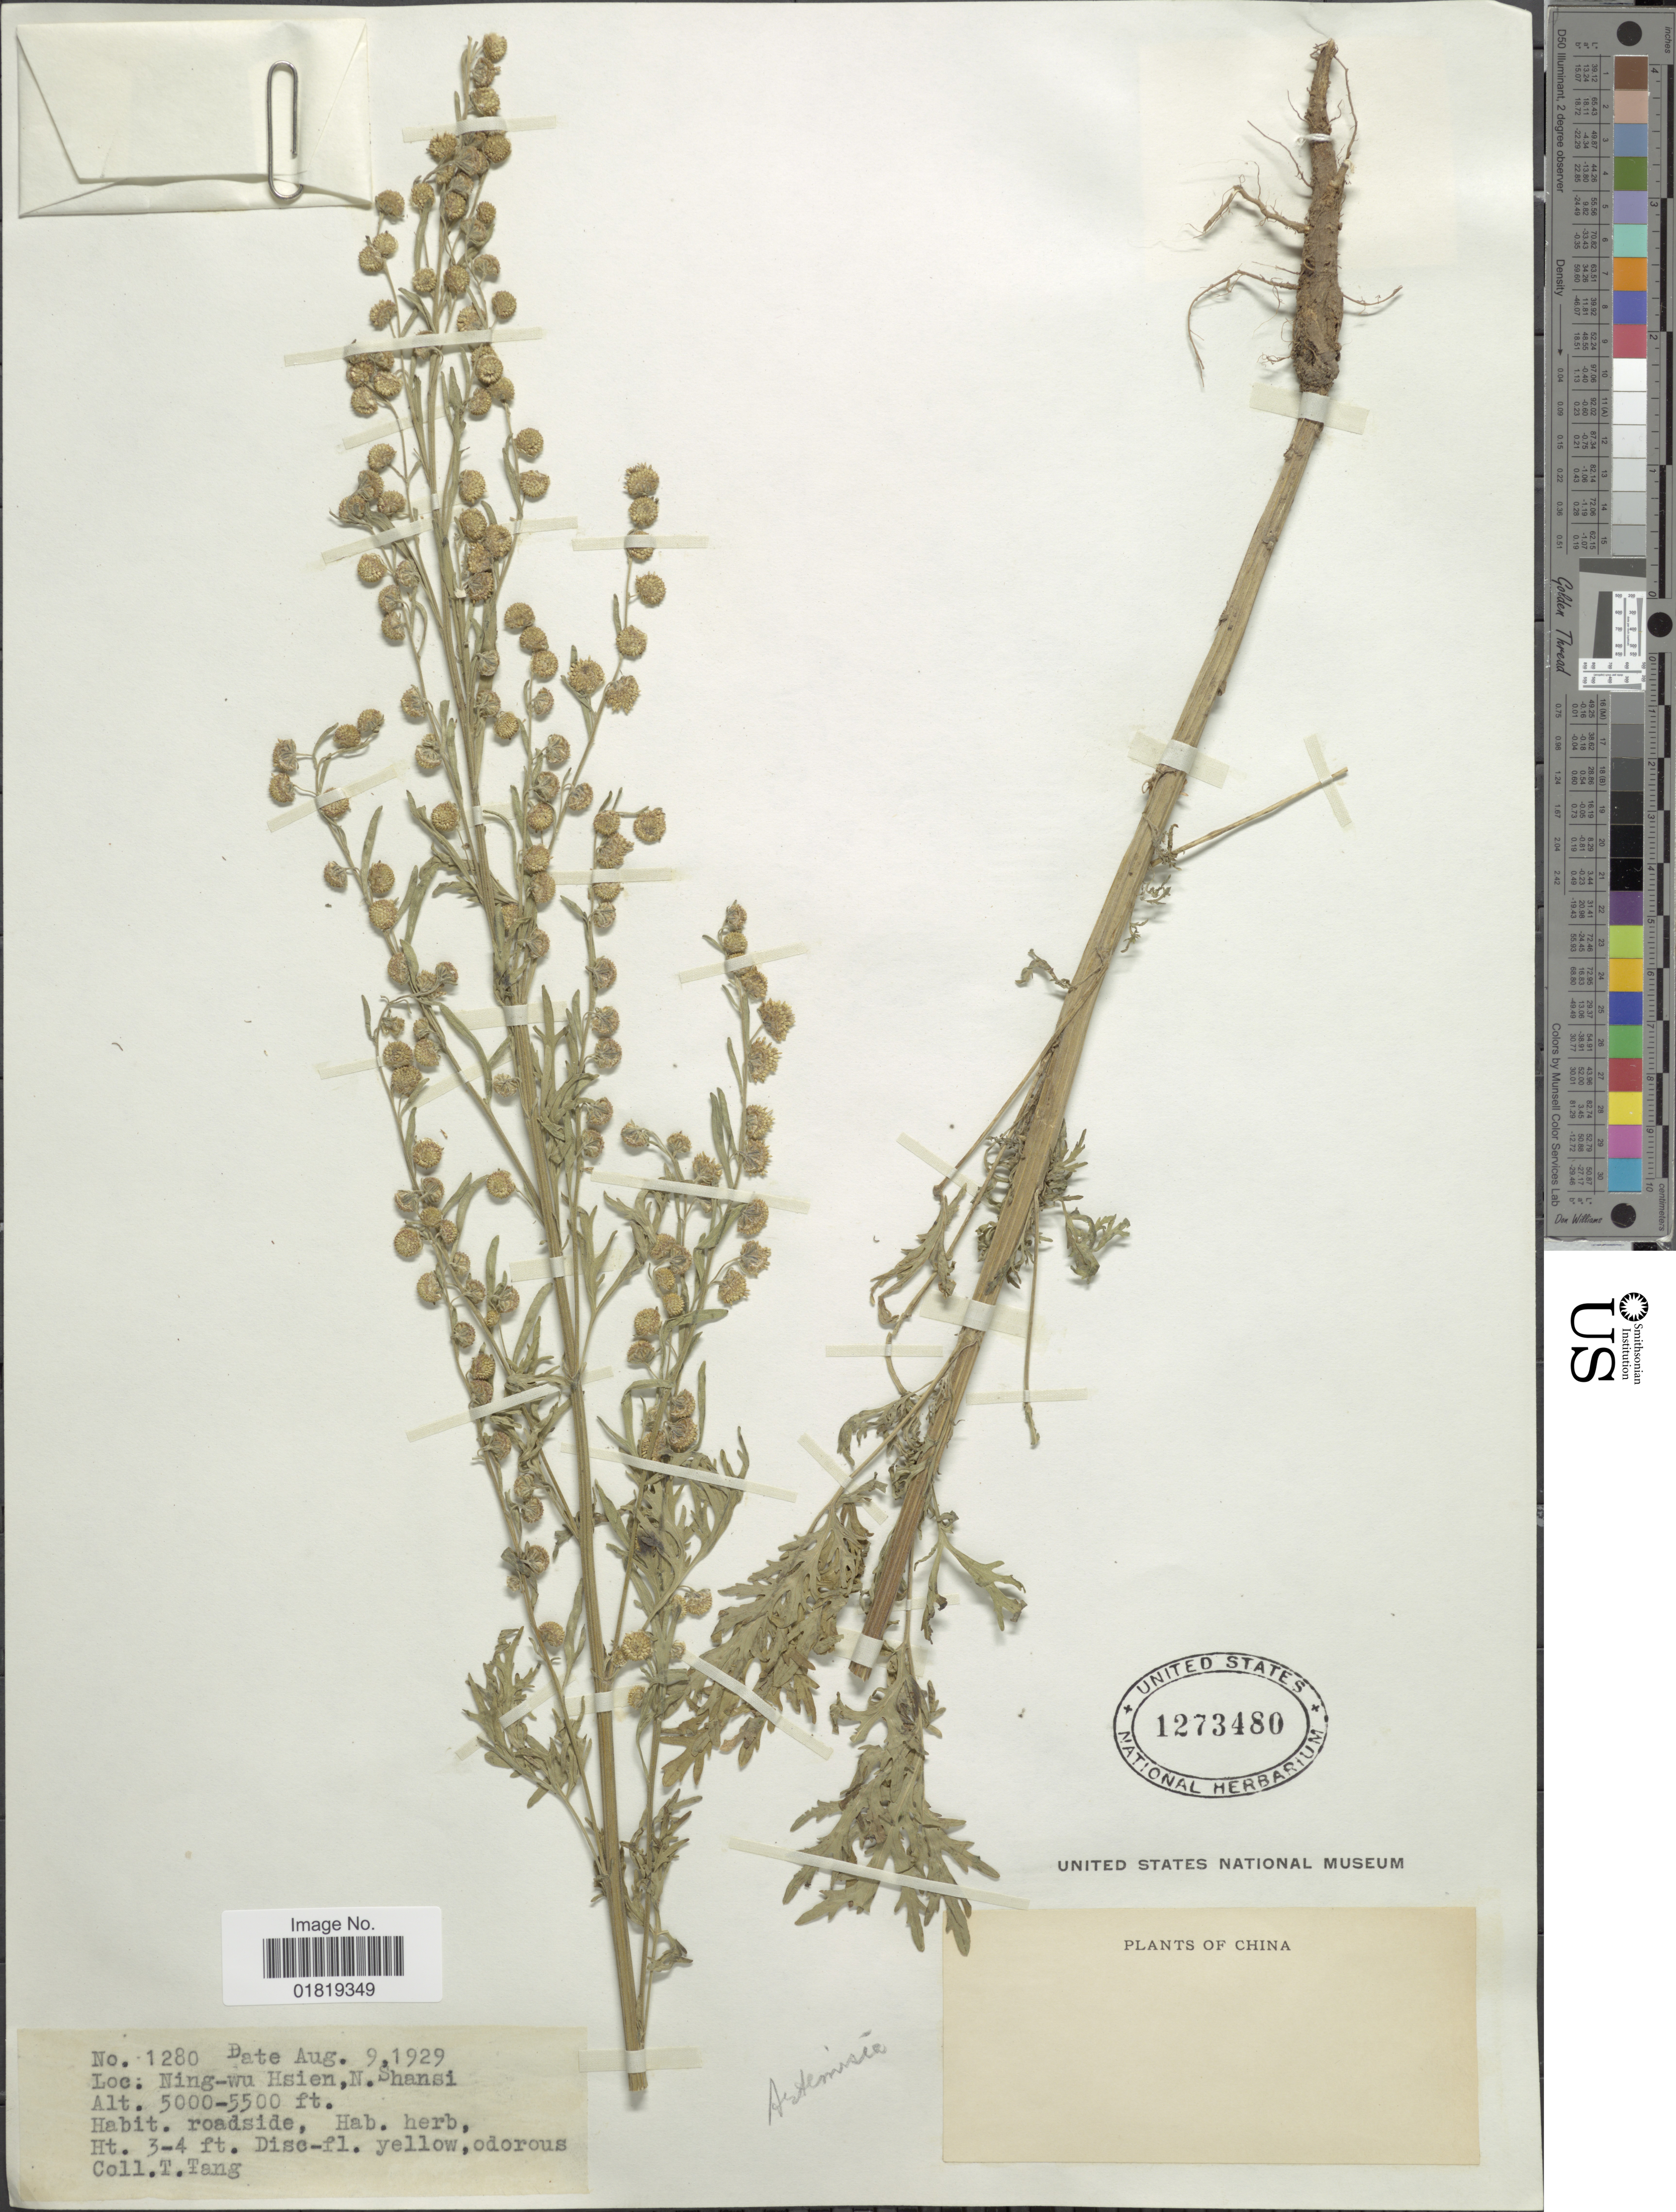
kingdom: Plantae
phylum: Tracheophyta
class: Magnoliopsida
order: Asterales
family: Asteraceae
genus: Artemisia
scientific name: Artemisia sp.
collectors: T. Tang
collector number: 1280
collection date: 1929-08-09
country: China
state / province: Shanxi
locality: Ning-wu Hsien, N. Shansi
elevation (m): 1524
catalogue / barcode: US 1273480